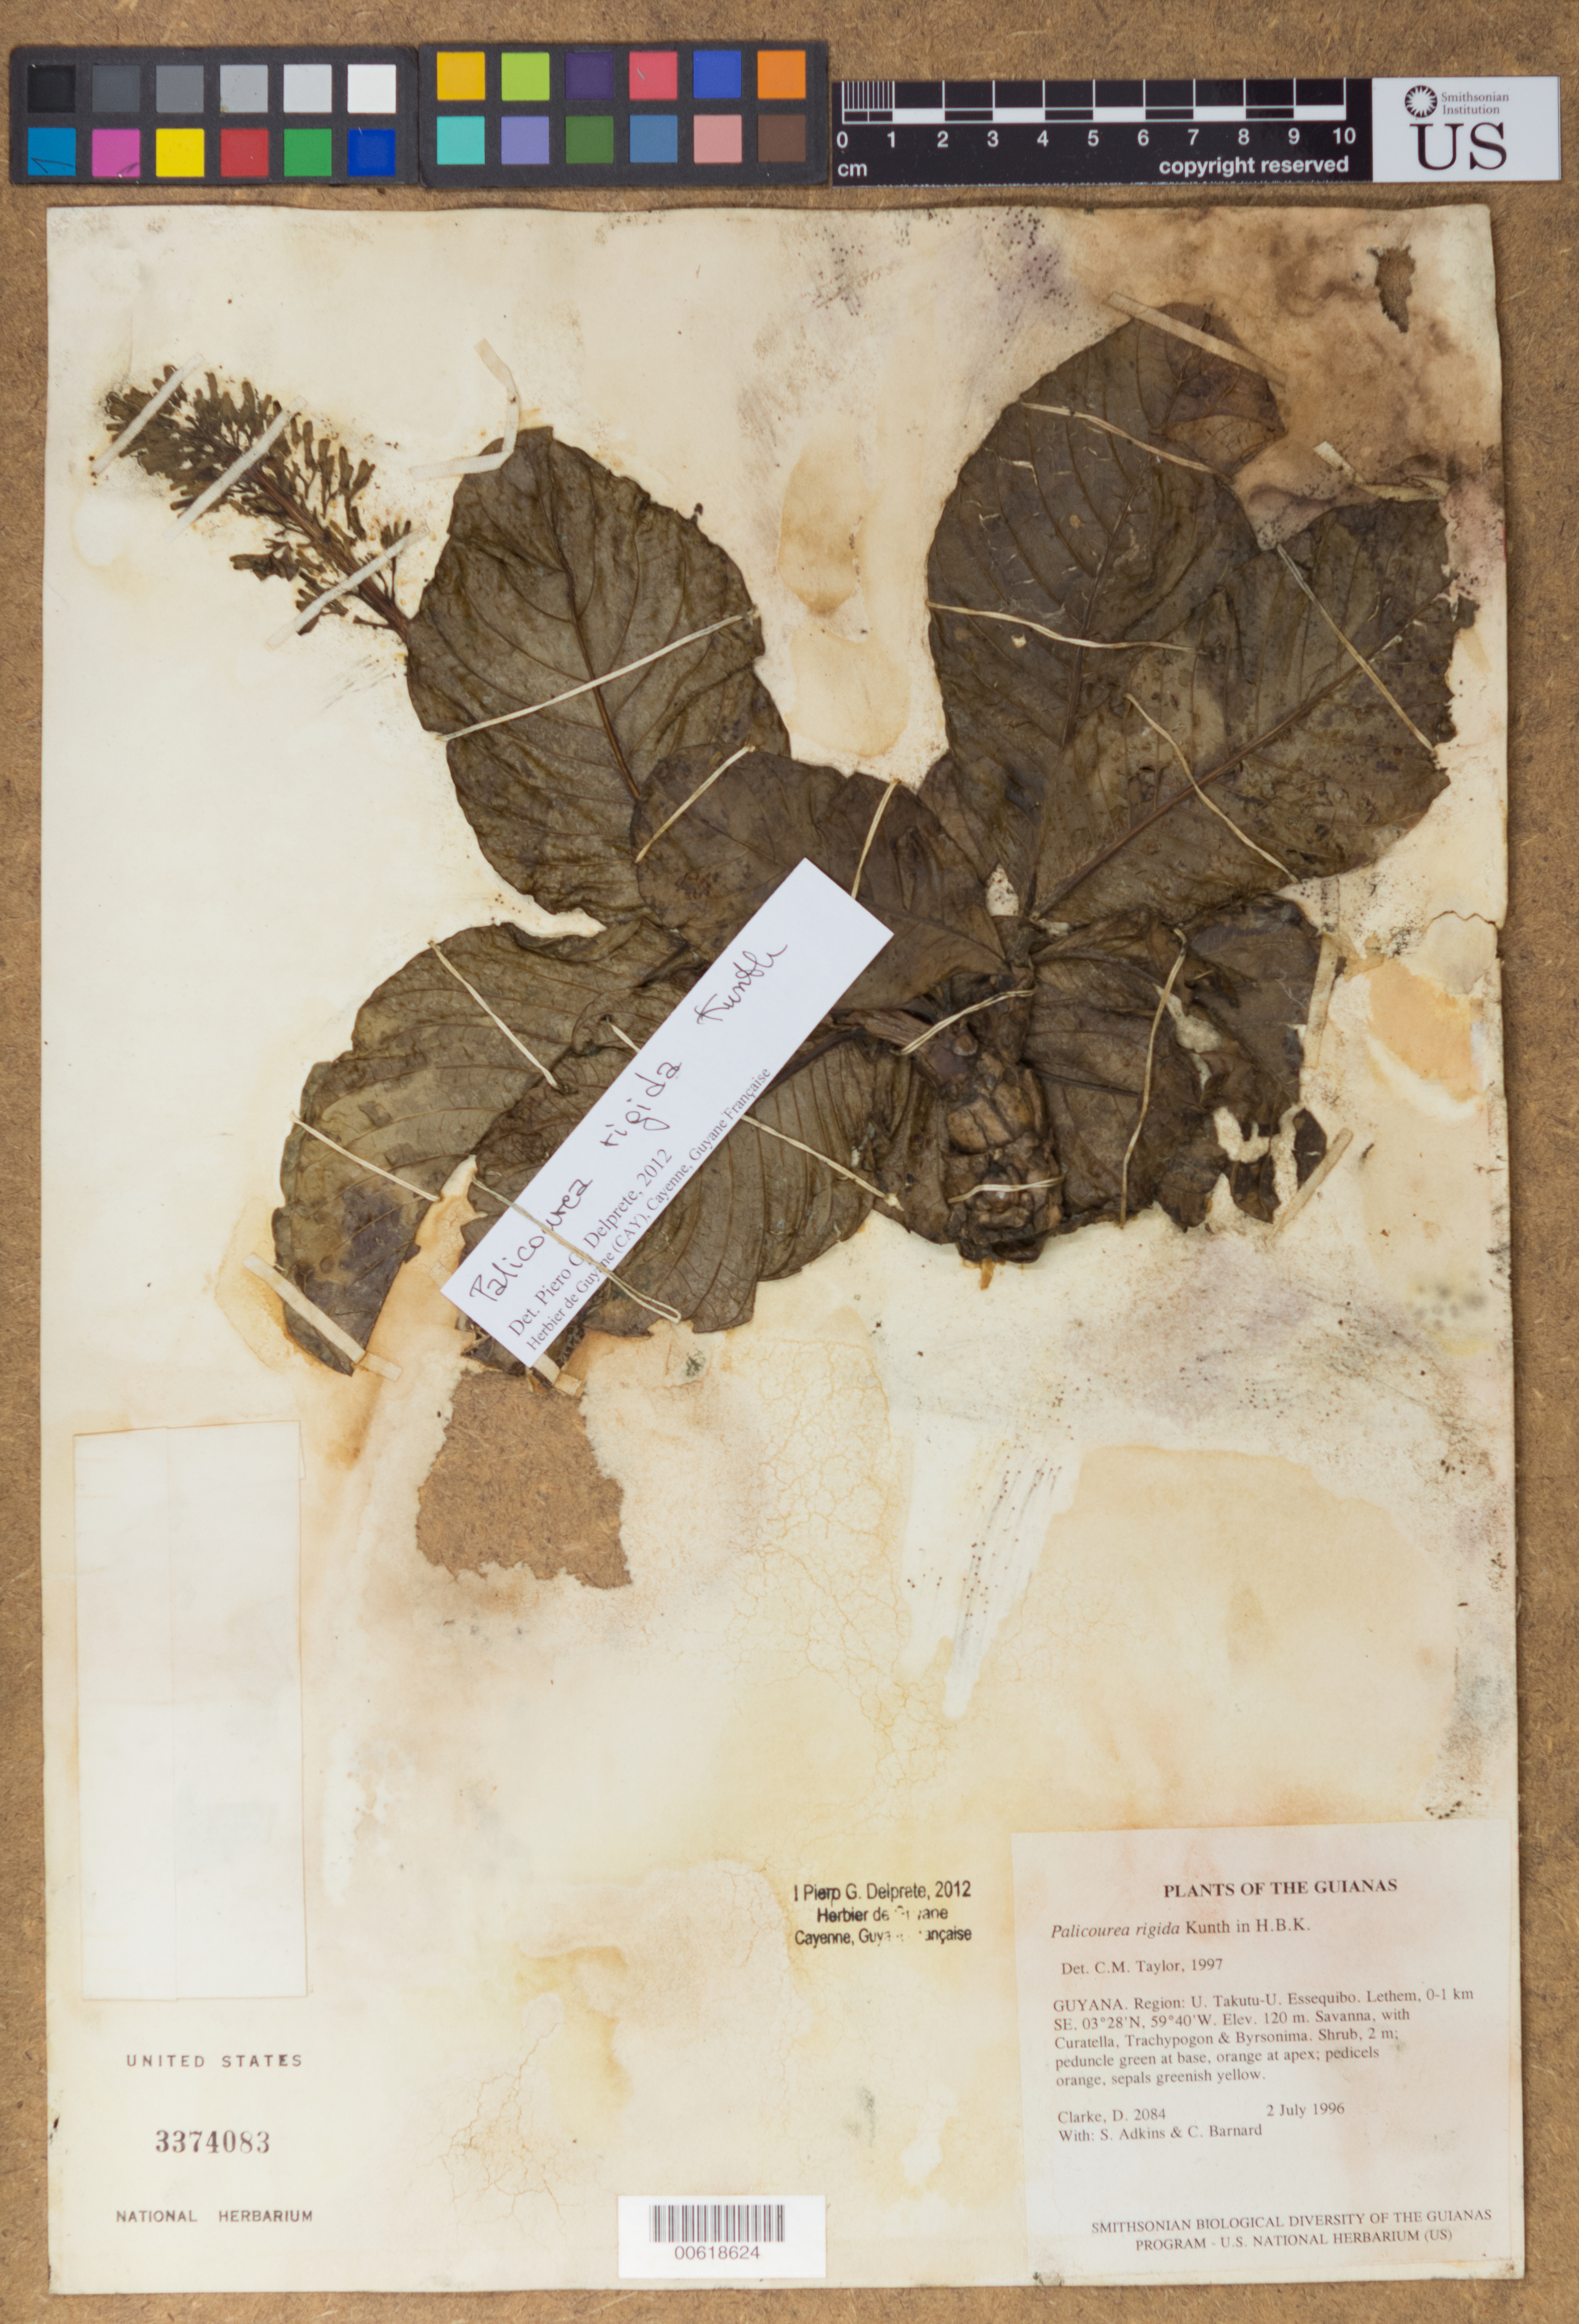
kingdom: Plantae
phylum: Tracheophyta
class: Magnoliopsida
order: Gentianales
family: Rubiaceae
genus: Palicourea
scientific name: Palicourea rigida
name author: Kunth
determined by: Taylor, Charlotte M.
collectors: H. D. Clarke, S. Adkins & C. Bernard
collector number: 2084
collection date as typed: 2 July 1996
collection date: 1996-07-02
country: Guyana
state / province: U. Takutu-U. Essequibo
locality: Lethem, 0-1 km SE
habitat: Savanna, with Curatella, Trachypogon & Byrsonima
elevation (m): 120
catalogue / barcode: US 3374083